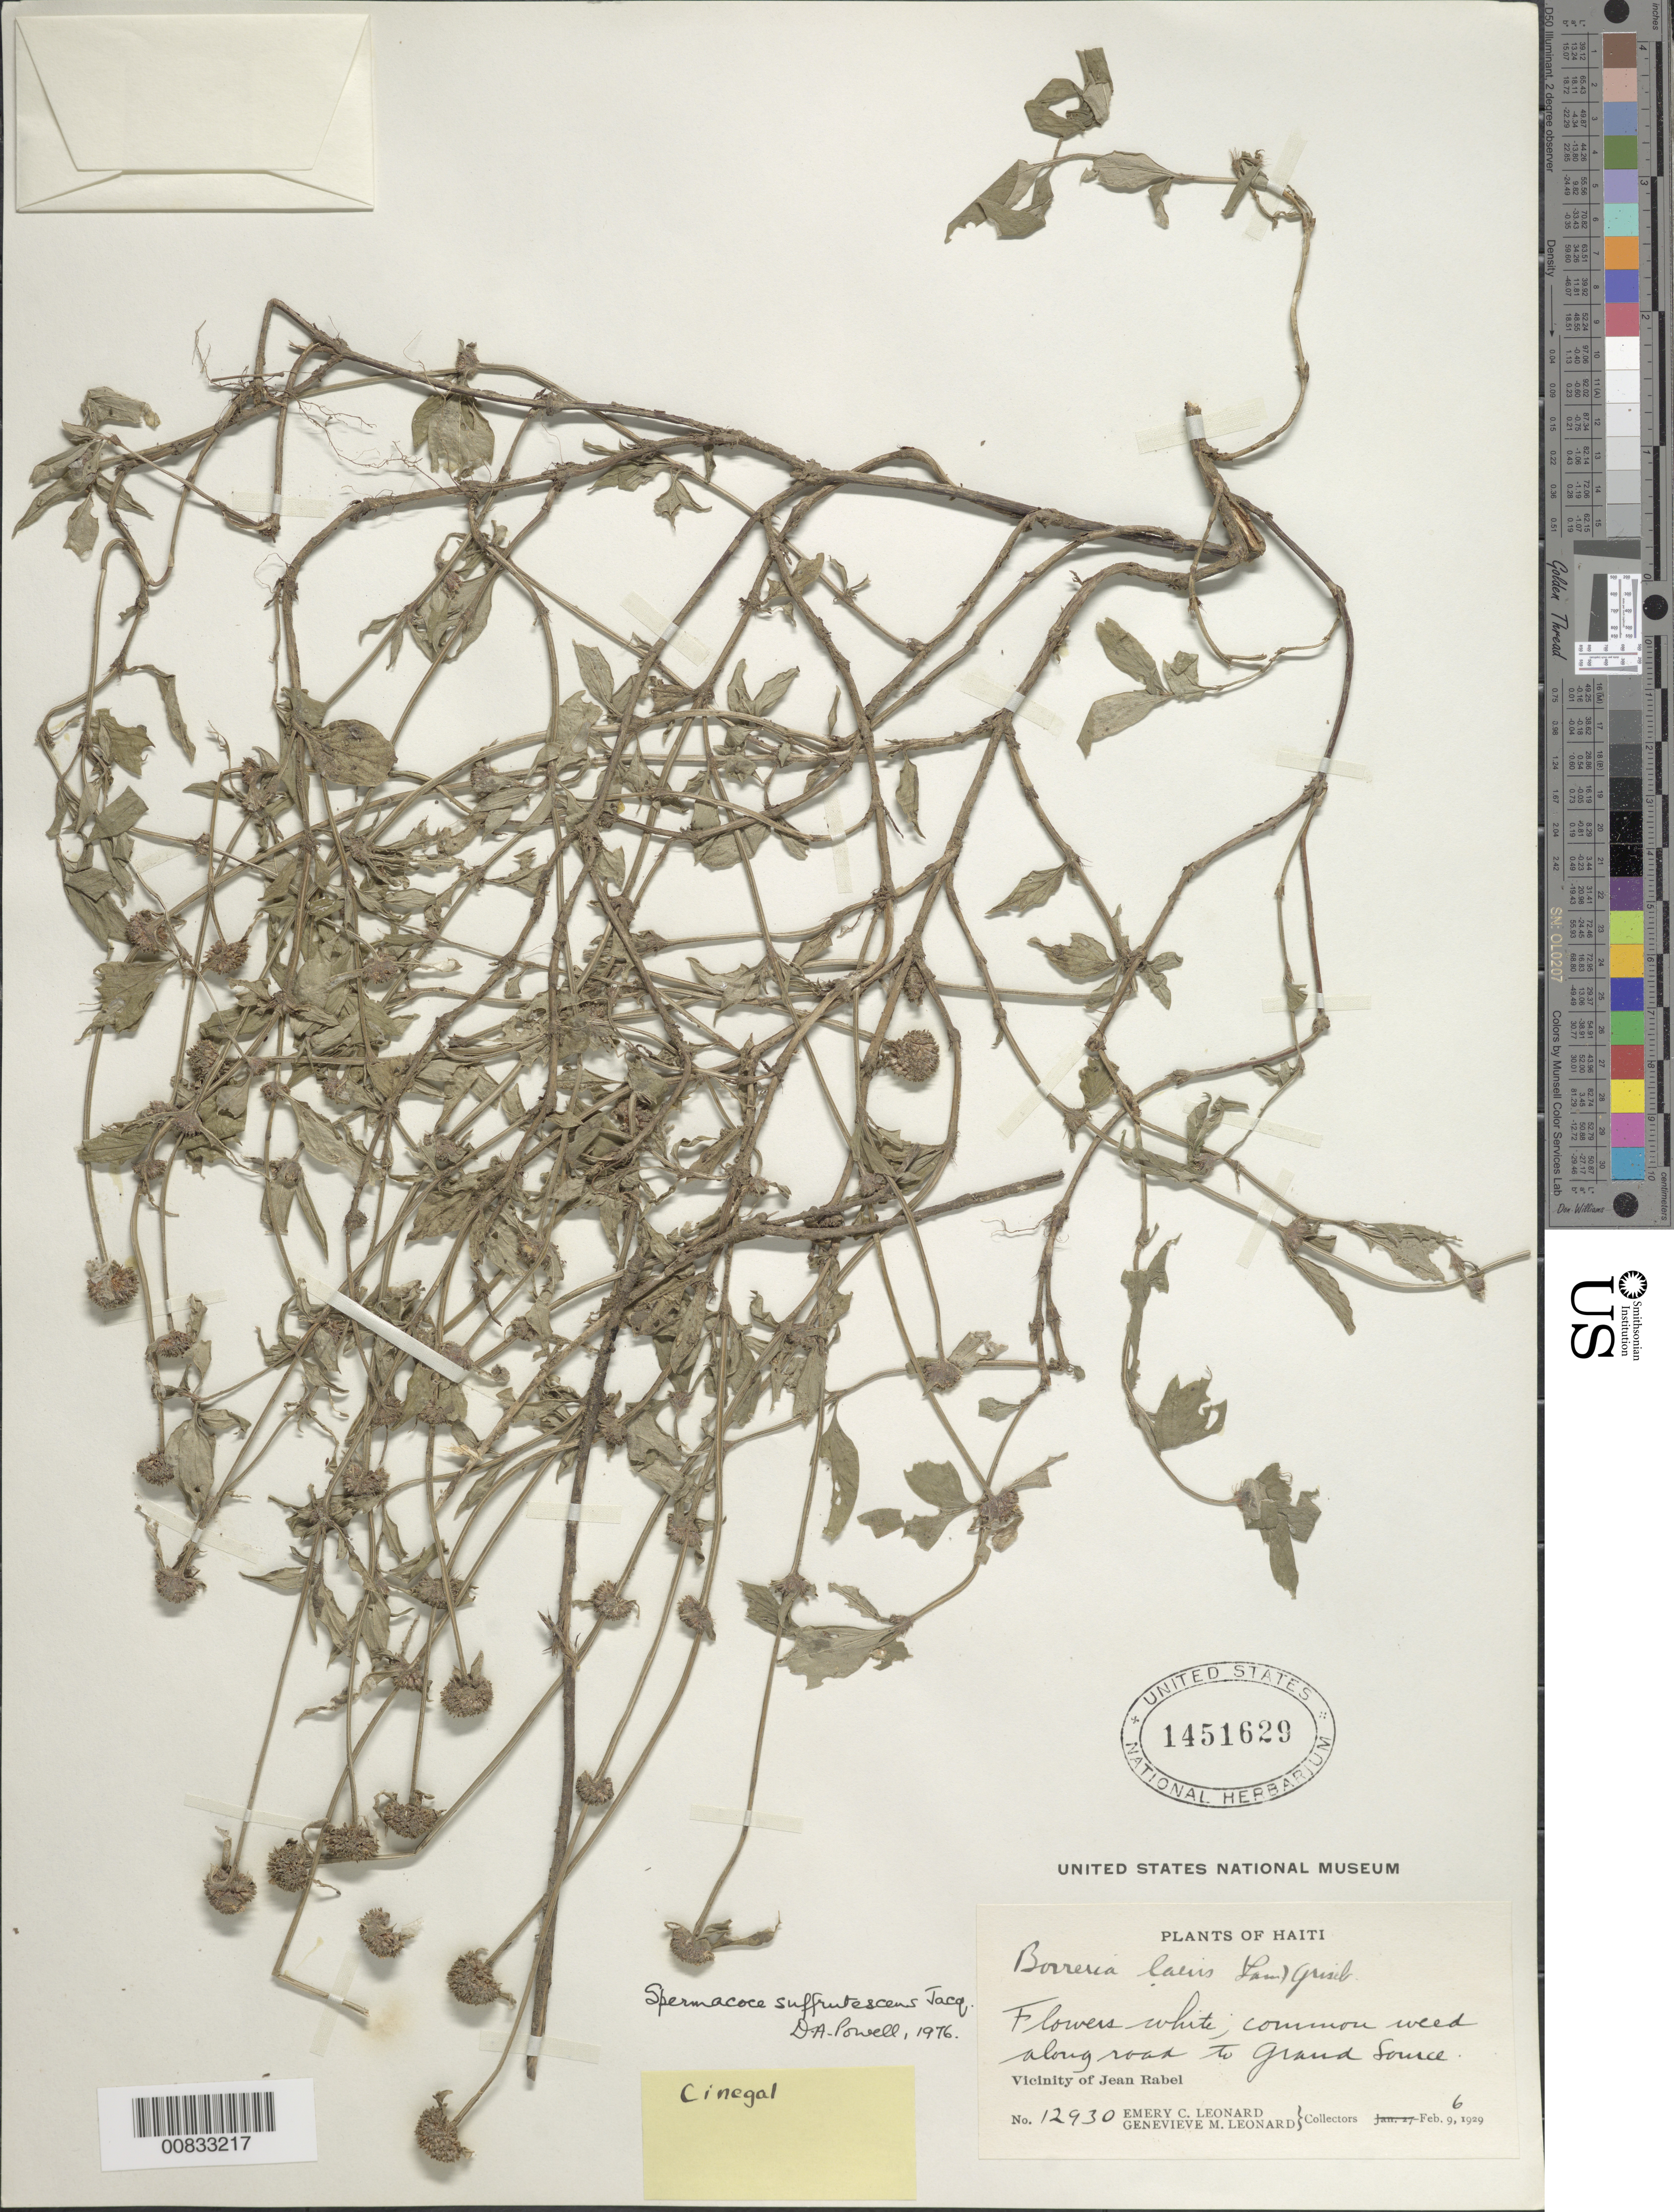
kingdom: Plantae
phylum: Tracheophyta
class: Magnoliopsida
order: Gentianales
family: Rubiaceae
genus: Spermacoce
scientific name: Spermacoce remota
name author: Lam.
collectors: E. C. Leonard & G. M. Leonard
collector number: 12930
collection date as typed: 06 Feb 1929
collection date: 1929-02-06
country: Haiti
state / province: Nord-Ouest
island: Hispaniola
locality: Vicinity of Jean Rabel, along road to Grand Source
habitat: Along road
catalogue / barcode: US 1451629